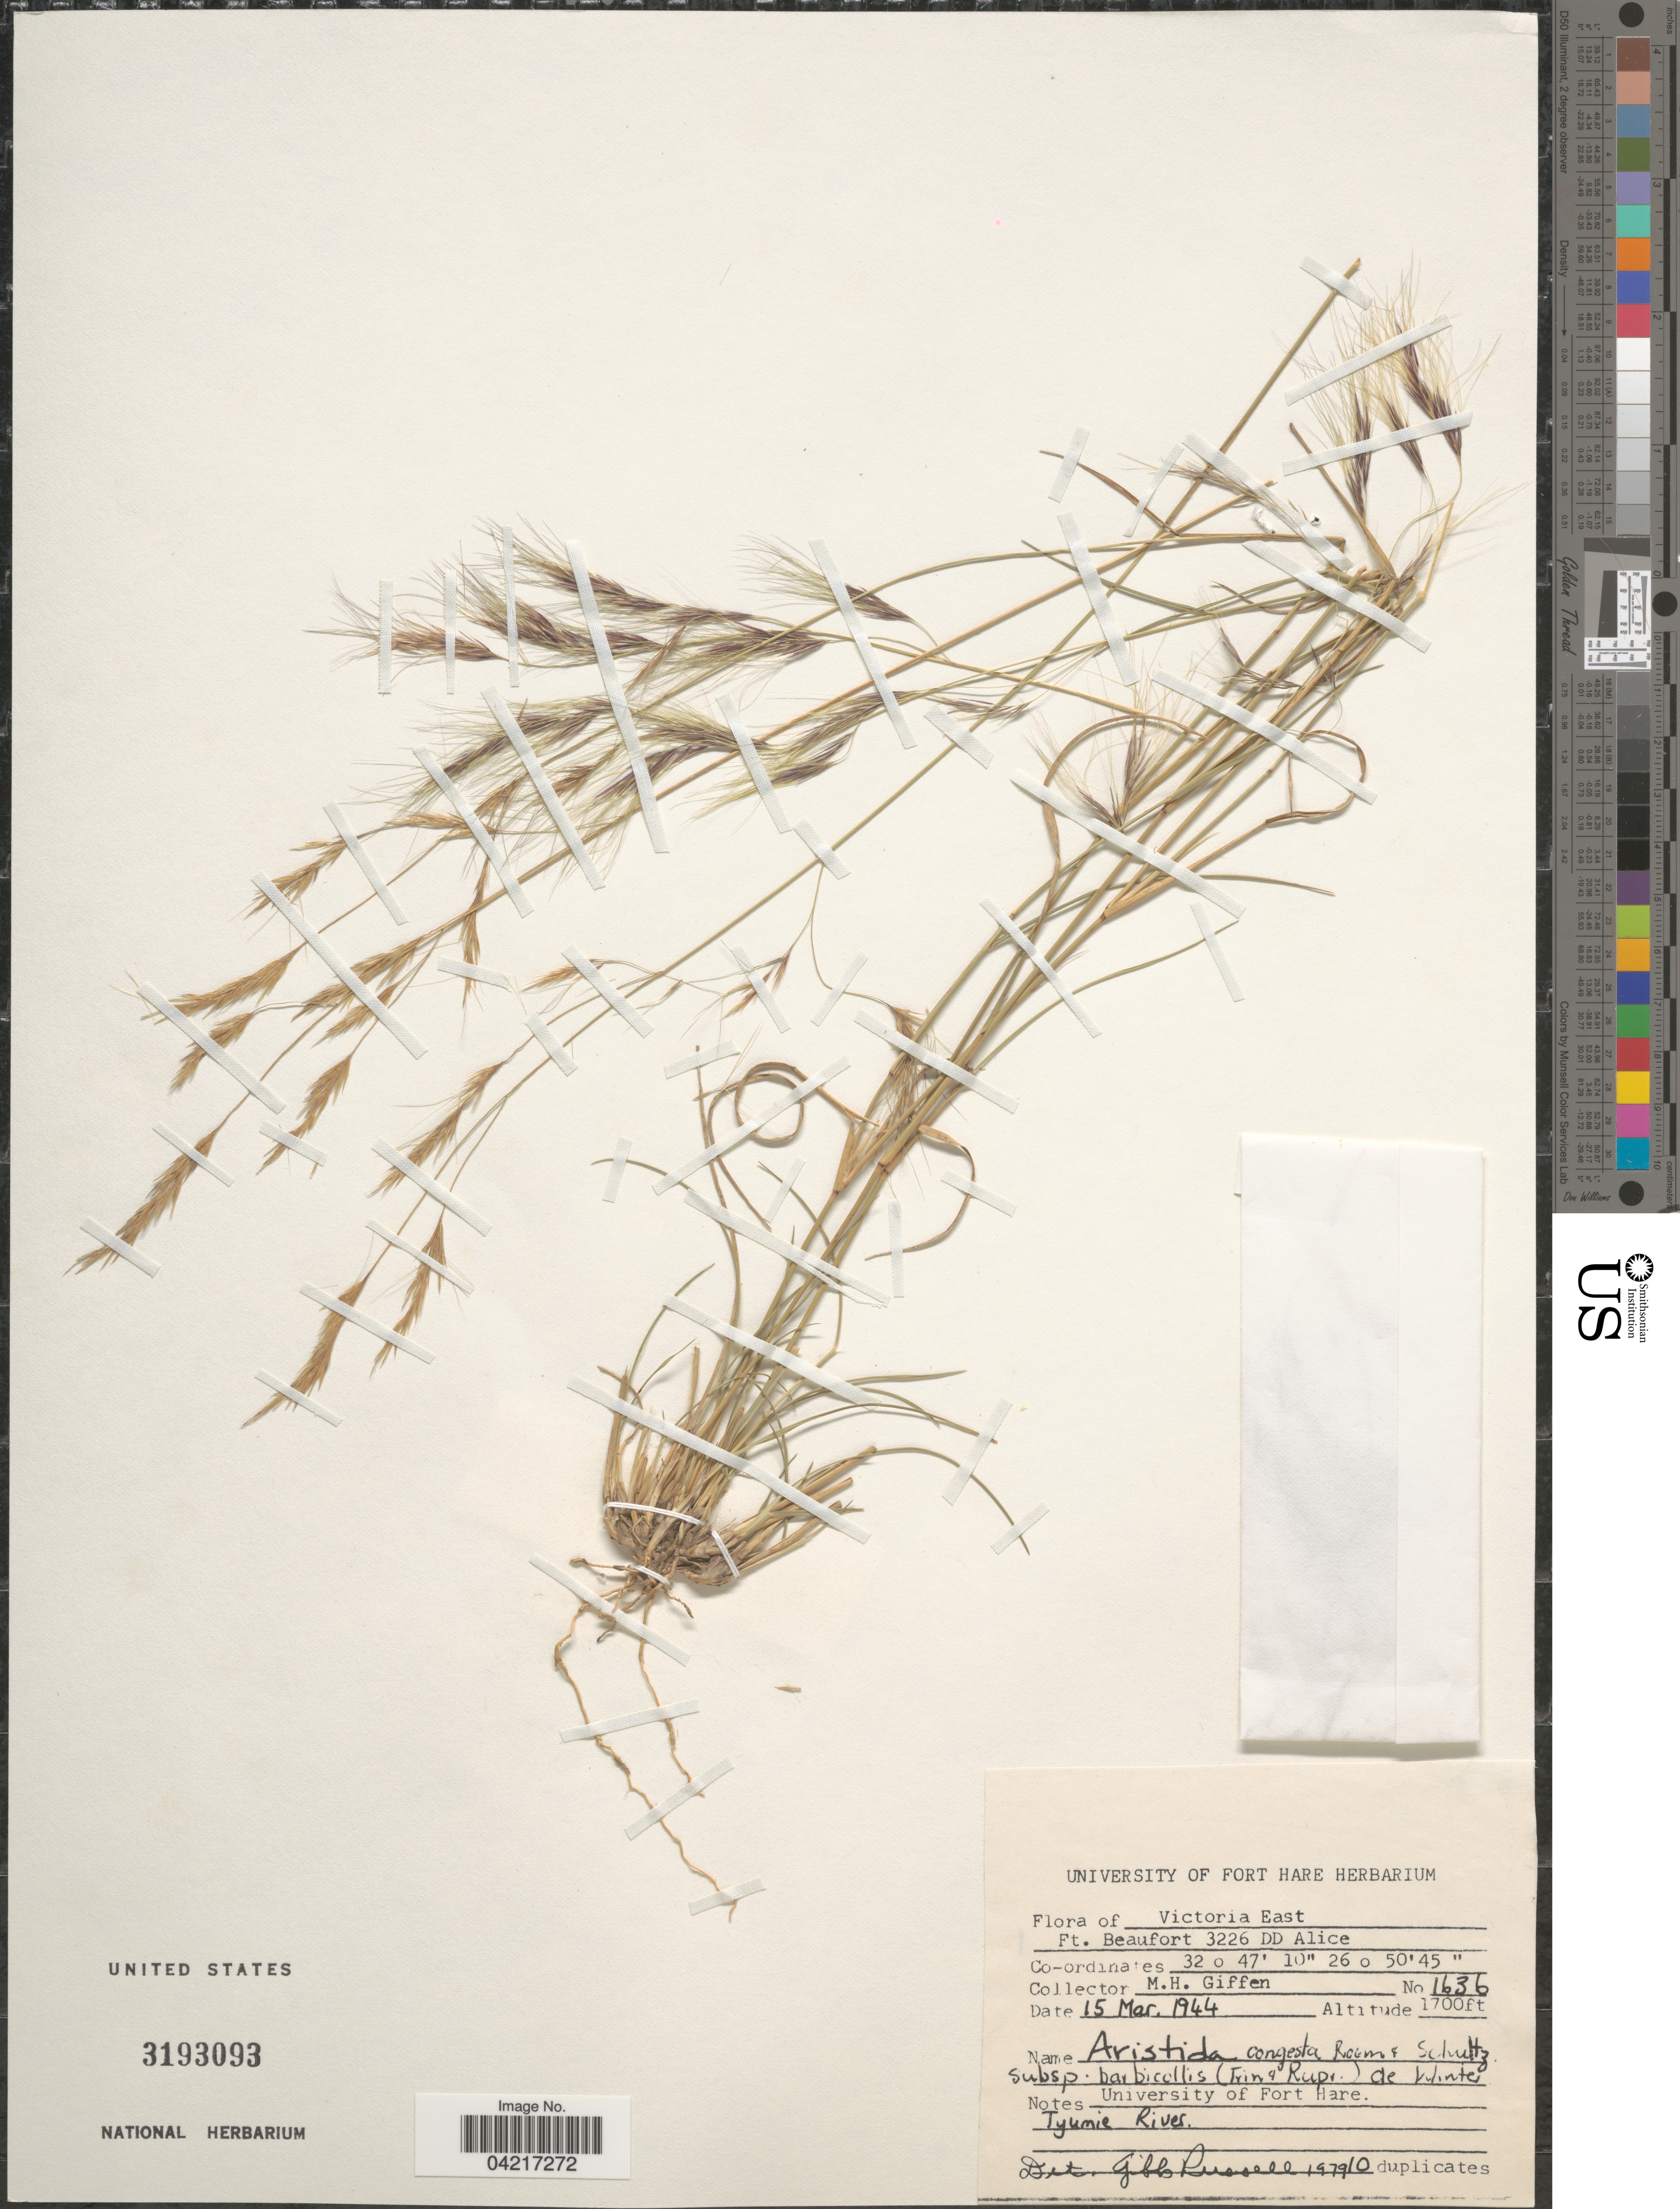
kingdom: Plantae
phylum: Tracheophyta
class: Liliopsida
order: Poales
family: Poaceae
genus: Aristida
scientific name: Aristida barbicollis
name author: Trin. & Rupr.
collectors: M. Giffen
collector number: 1636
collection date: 1944-03-15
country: South Africa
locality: Victoria East. Ft. Beaufort 3226 DD Alice. University of Fort Hare. Tyumie River.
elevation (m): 518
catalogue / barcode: US 3193093